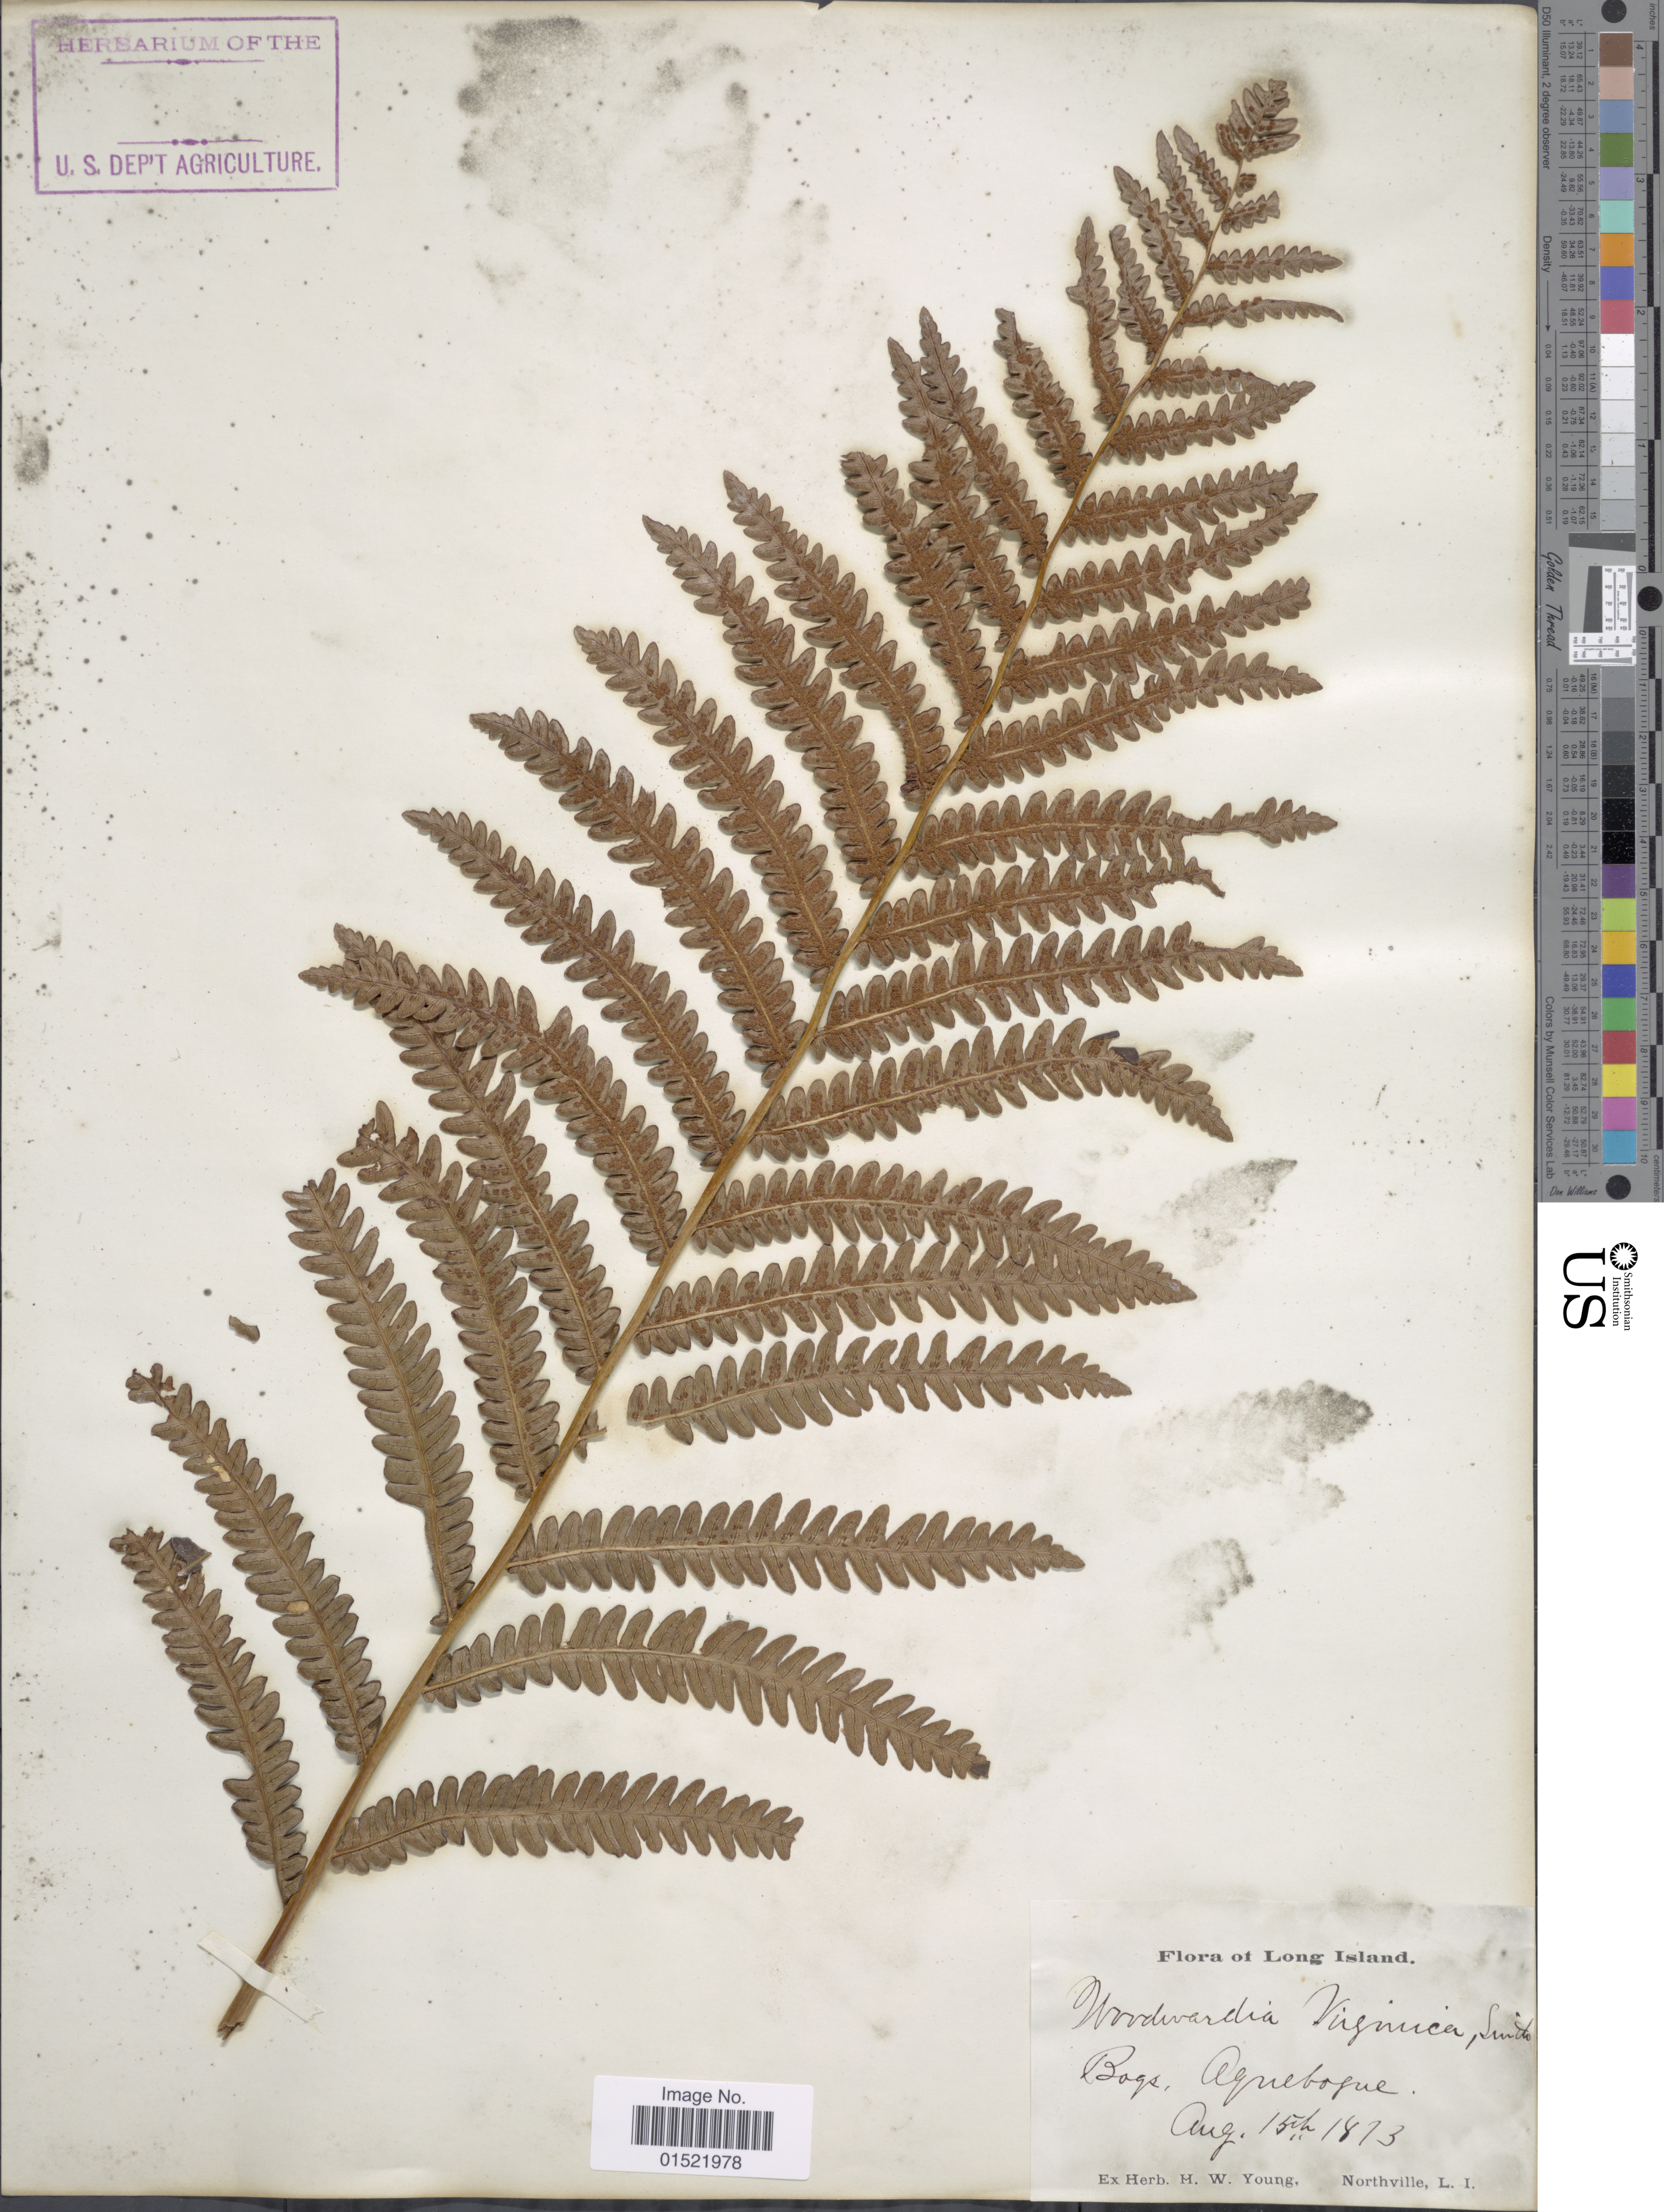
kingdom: Plantae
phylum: Tracheophyta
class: Polypodiopsida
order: Polypodiales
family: Blechnaceae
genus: Woodwardia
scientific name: Woodwardia virginica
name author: (L.) R.M. Sm.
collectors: ex herb. H.W. Young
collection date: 1873-08-15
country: United States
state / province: New York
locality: Long Island, Bogs, Aquebogue